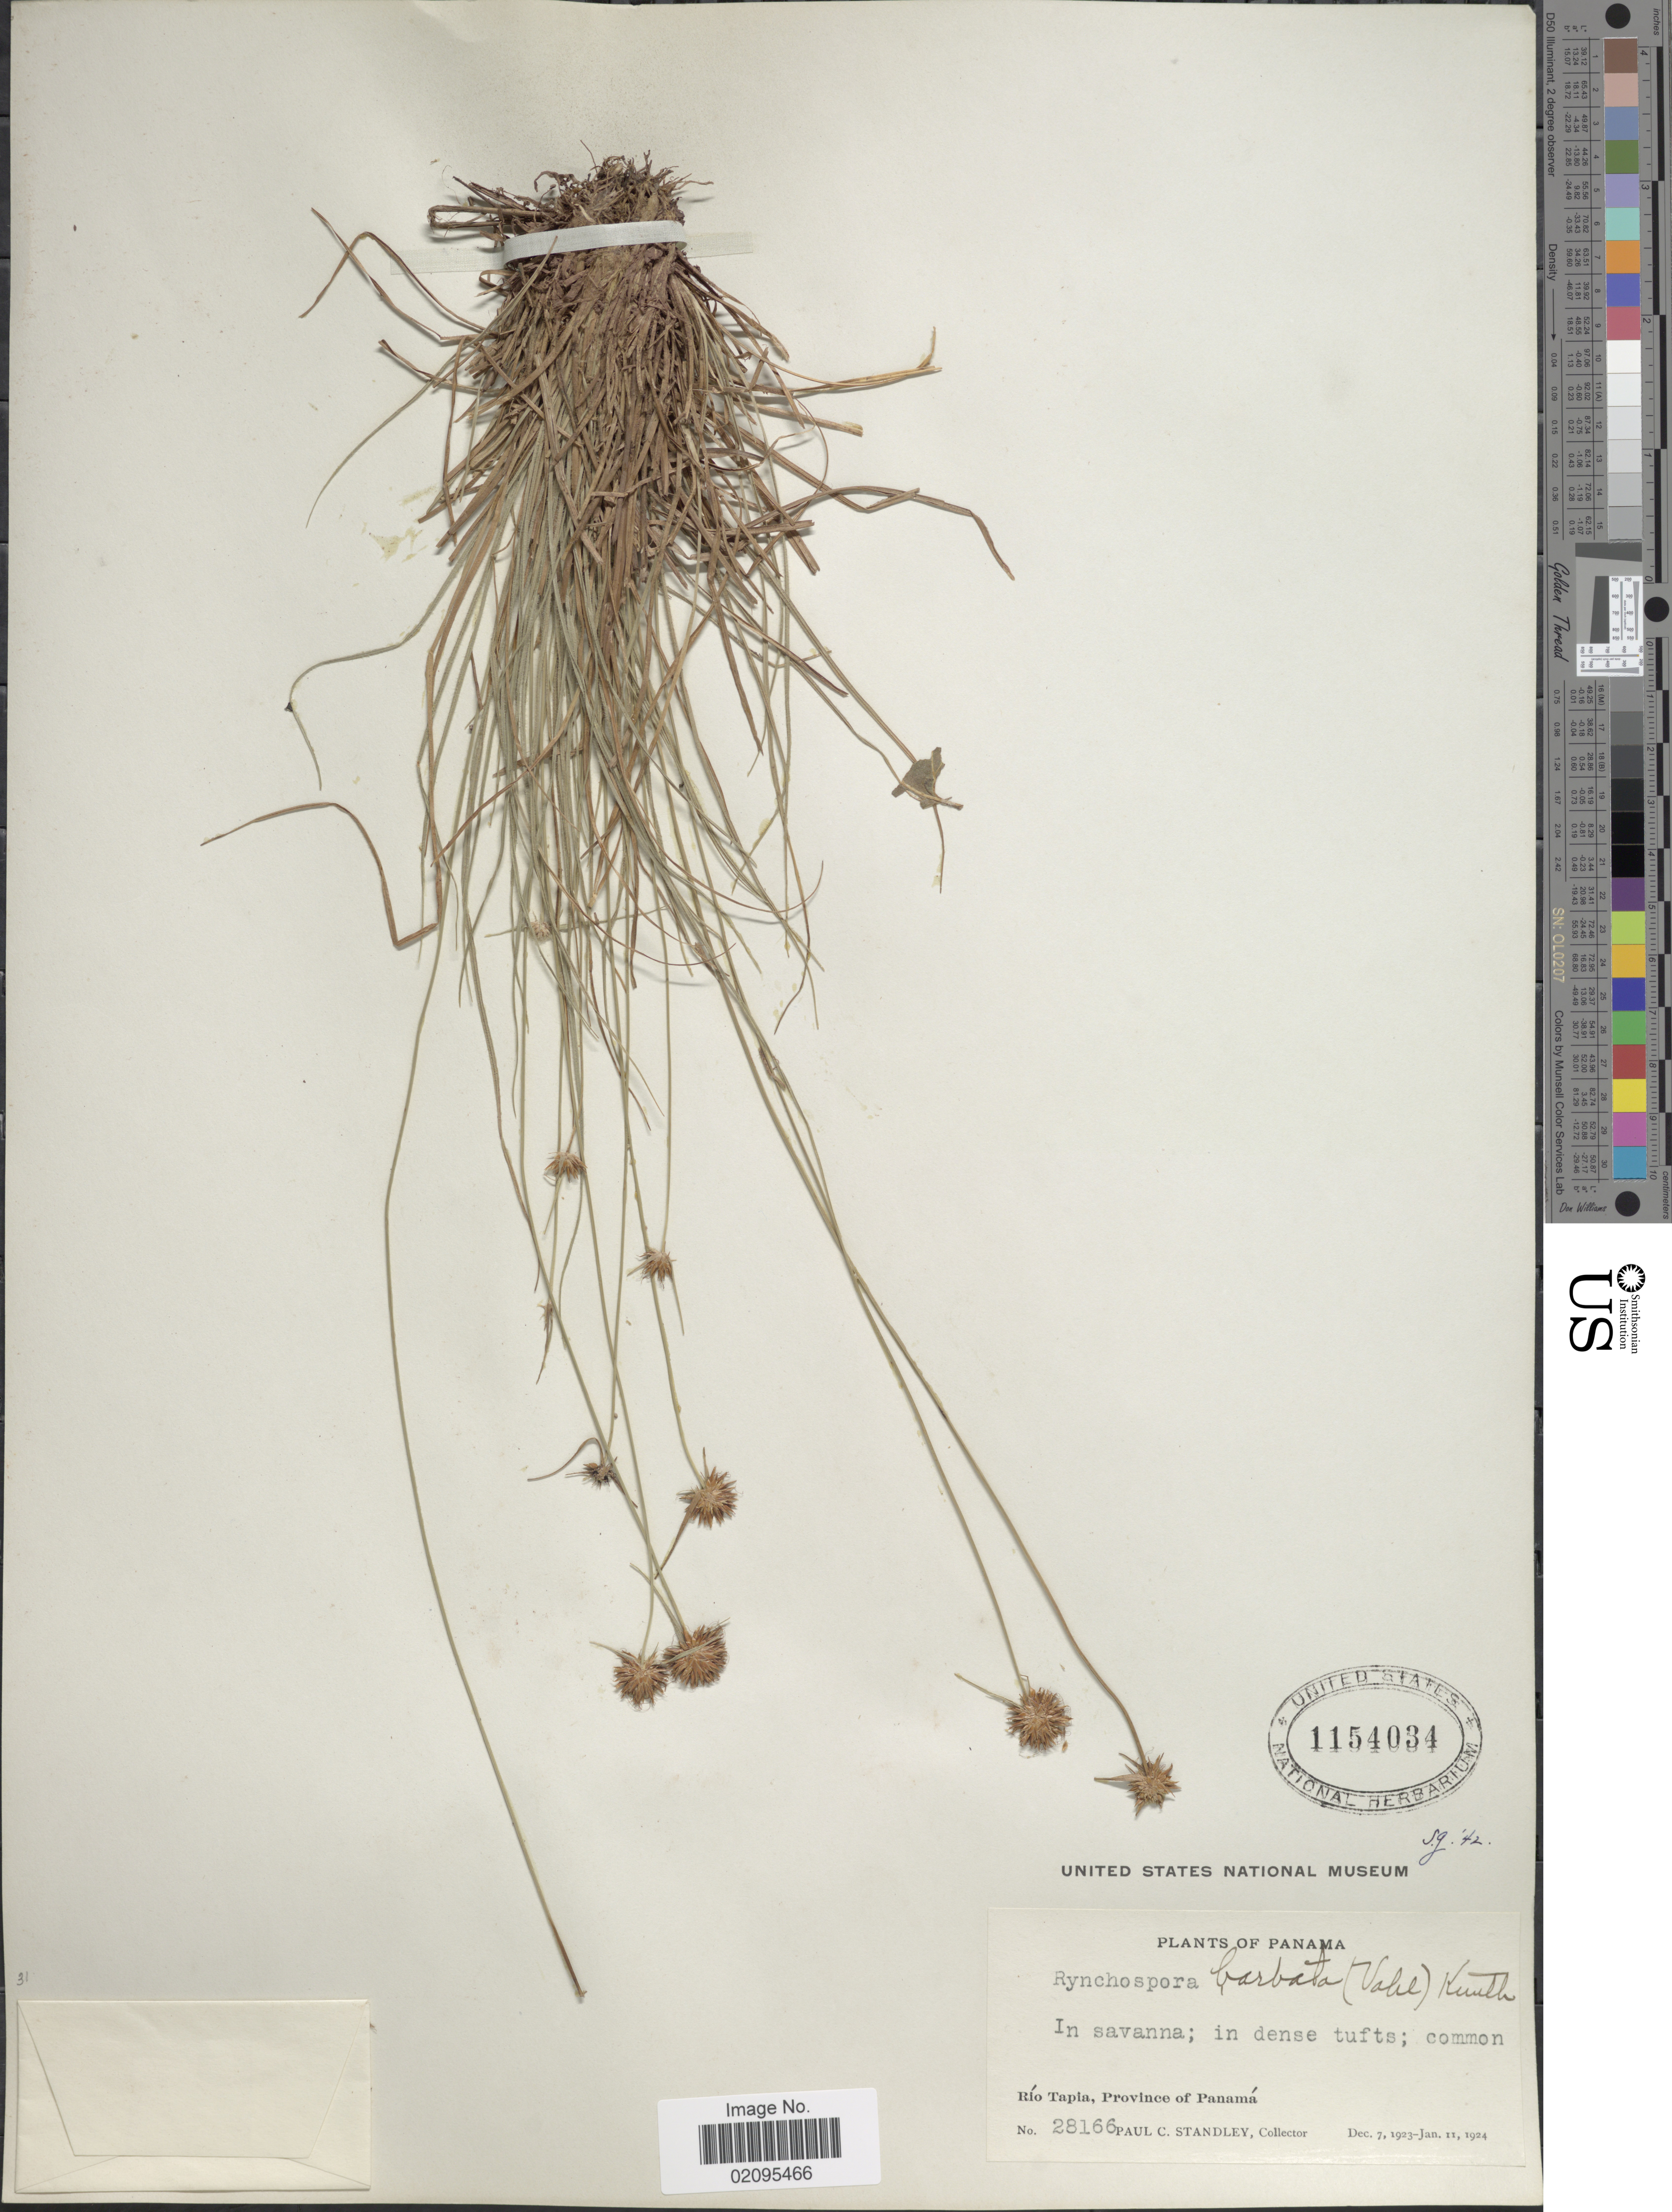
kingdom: Plantae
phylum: Tracheophyta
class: Liliopsida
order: Poales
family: Cyperaceae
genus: Rhynchospora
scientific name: Rhynchospora barbata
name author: (Vahl) Kunth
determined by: Alves, K.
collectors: P. C. Standley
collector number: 28166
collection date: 1923-12-07/1924-01-11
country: Panama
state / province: Panamá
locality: In savanna, Rio Tapia.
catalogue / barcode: US 1154034